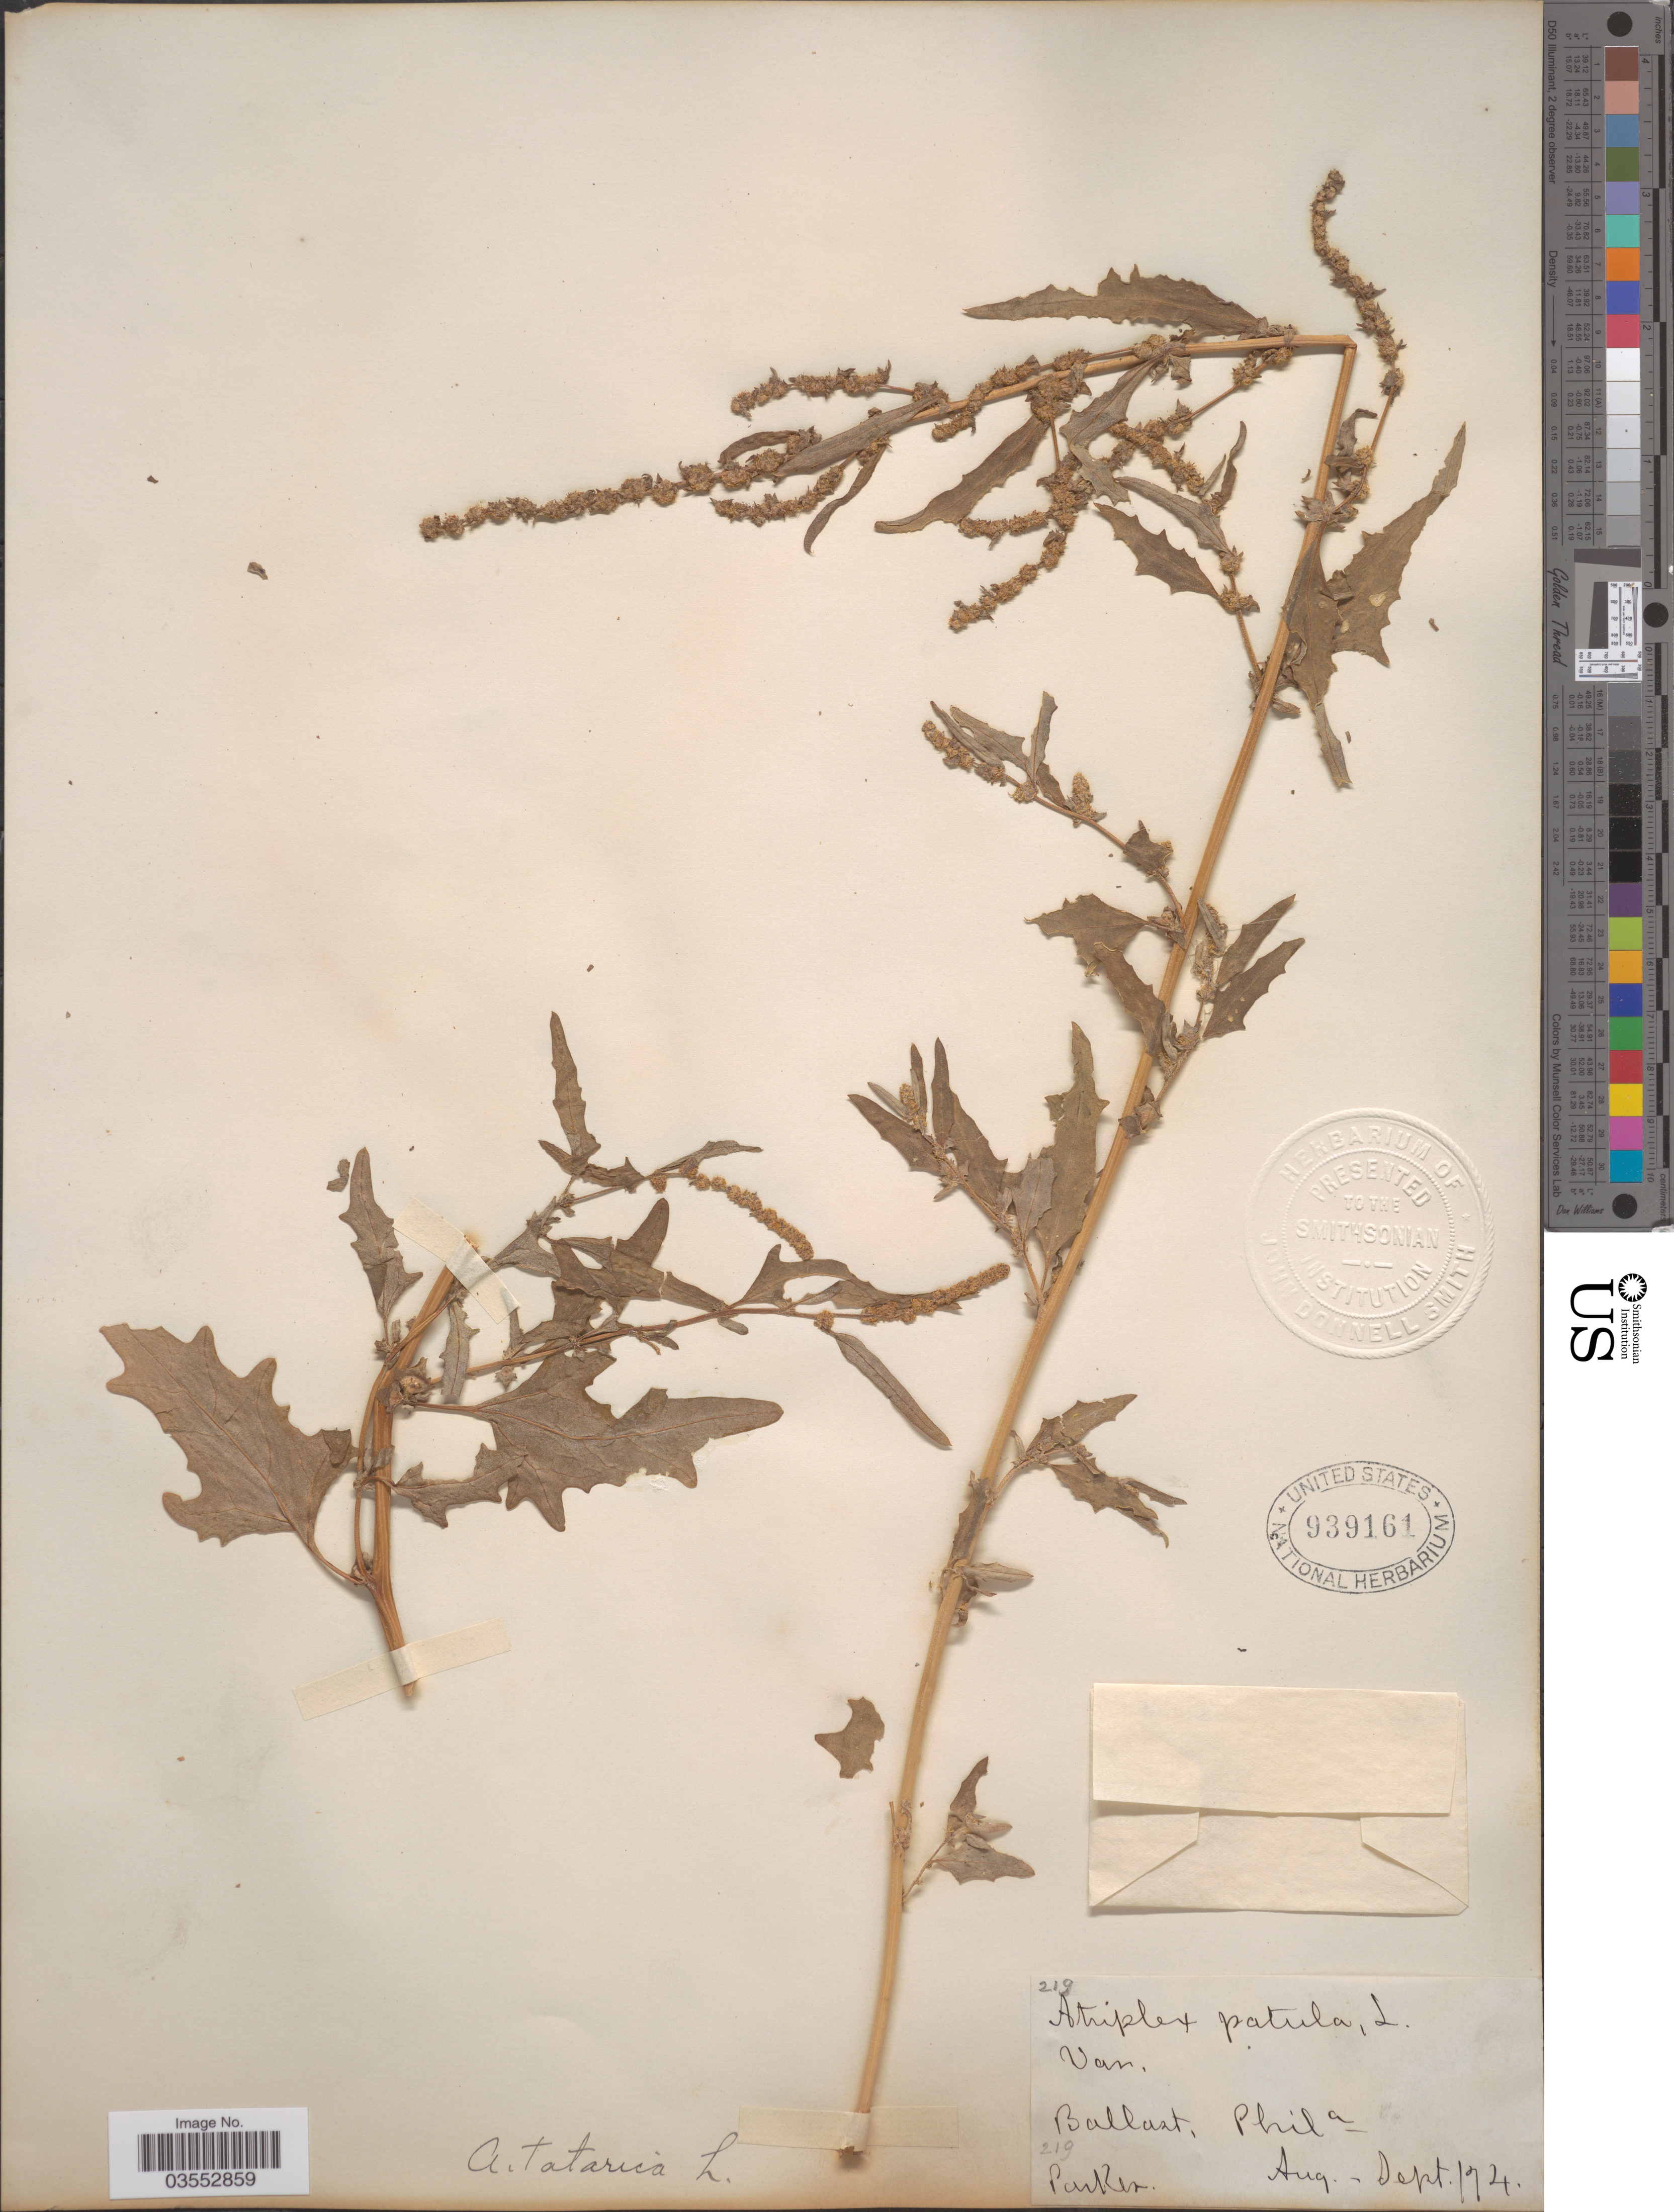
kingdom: Plantae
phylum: Tracheophyta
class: Magnoliopsida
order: Caryophyllales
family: Amaranthaceae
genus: Atriplex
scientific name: Atriplex tatarica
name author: L.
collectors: -. Parker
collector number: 219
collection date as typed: Transcribed d/m/y: /8/74 to /9/74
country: United States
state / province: Pennsylvania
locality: Ballast, Phila.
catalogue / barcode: US 939161